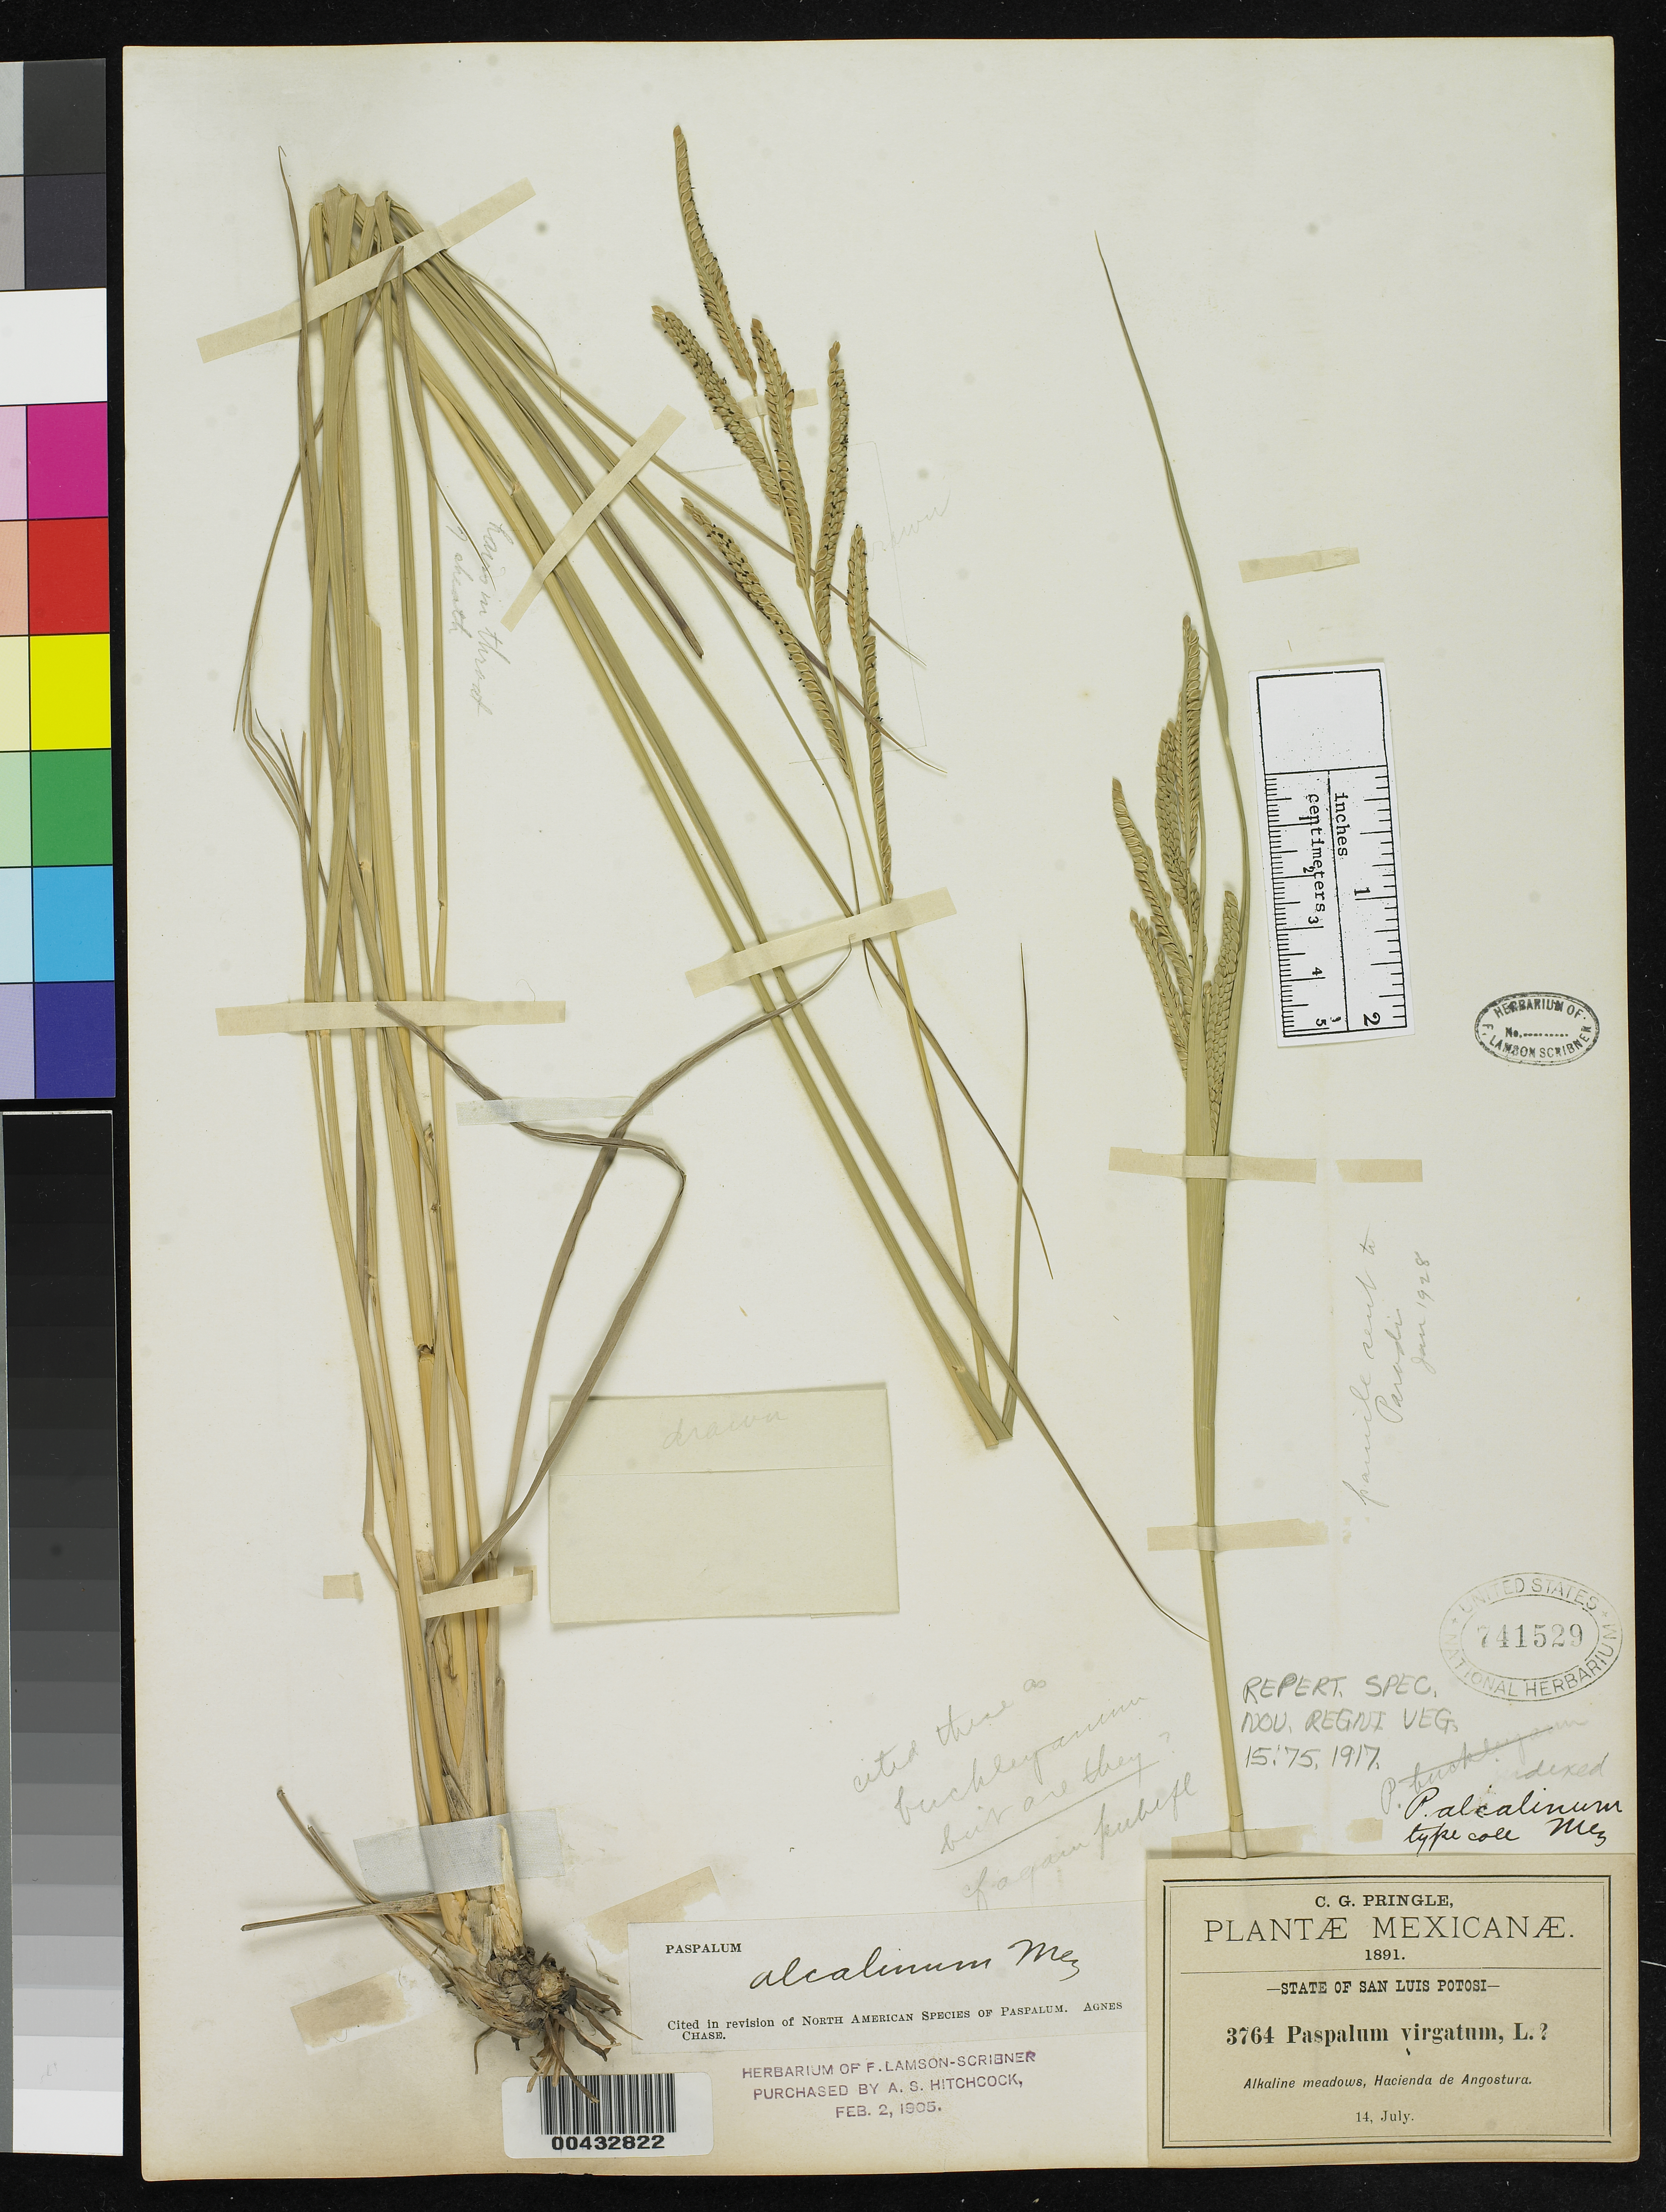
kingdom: Plantae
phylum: Tracheophyta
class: Liliopsida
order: Poales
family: Poaceae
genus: Paspalum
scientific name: Paspalum alcalinum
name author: Mez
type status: Isotype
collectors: C. G. Pringle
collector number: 3764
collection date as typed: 14 Jul 1891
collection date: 1891-07-14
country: Mexico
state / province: San Luis Potosi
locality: Hacienda de Angostura.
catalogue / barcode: US 741529